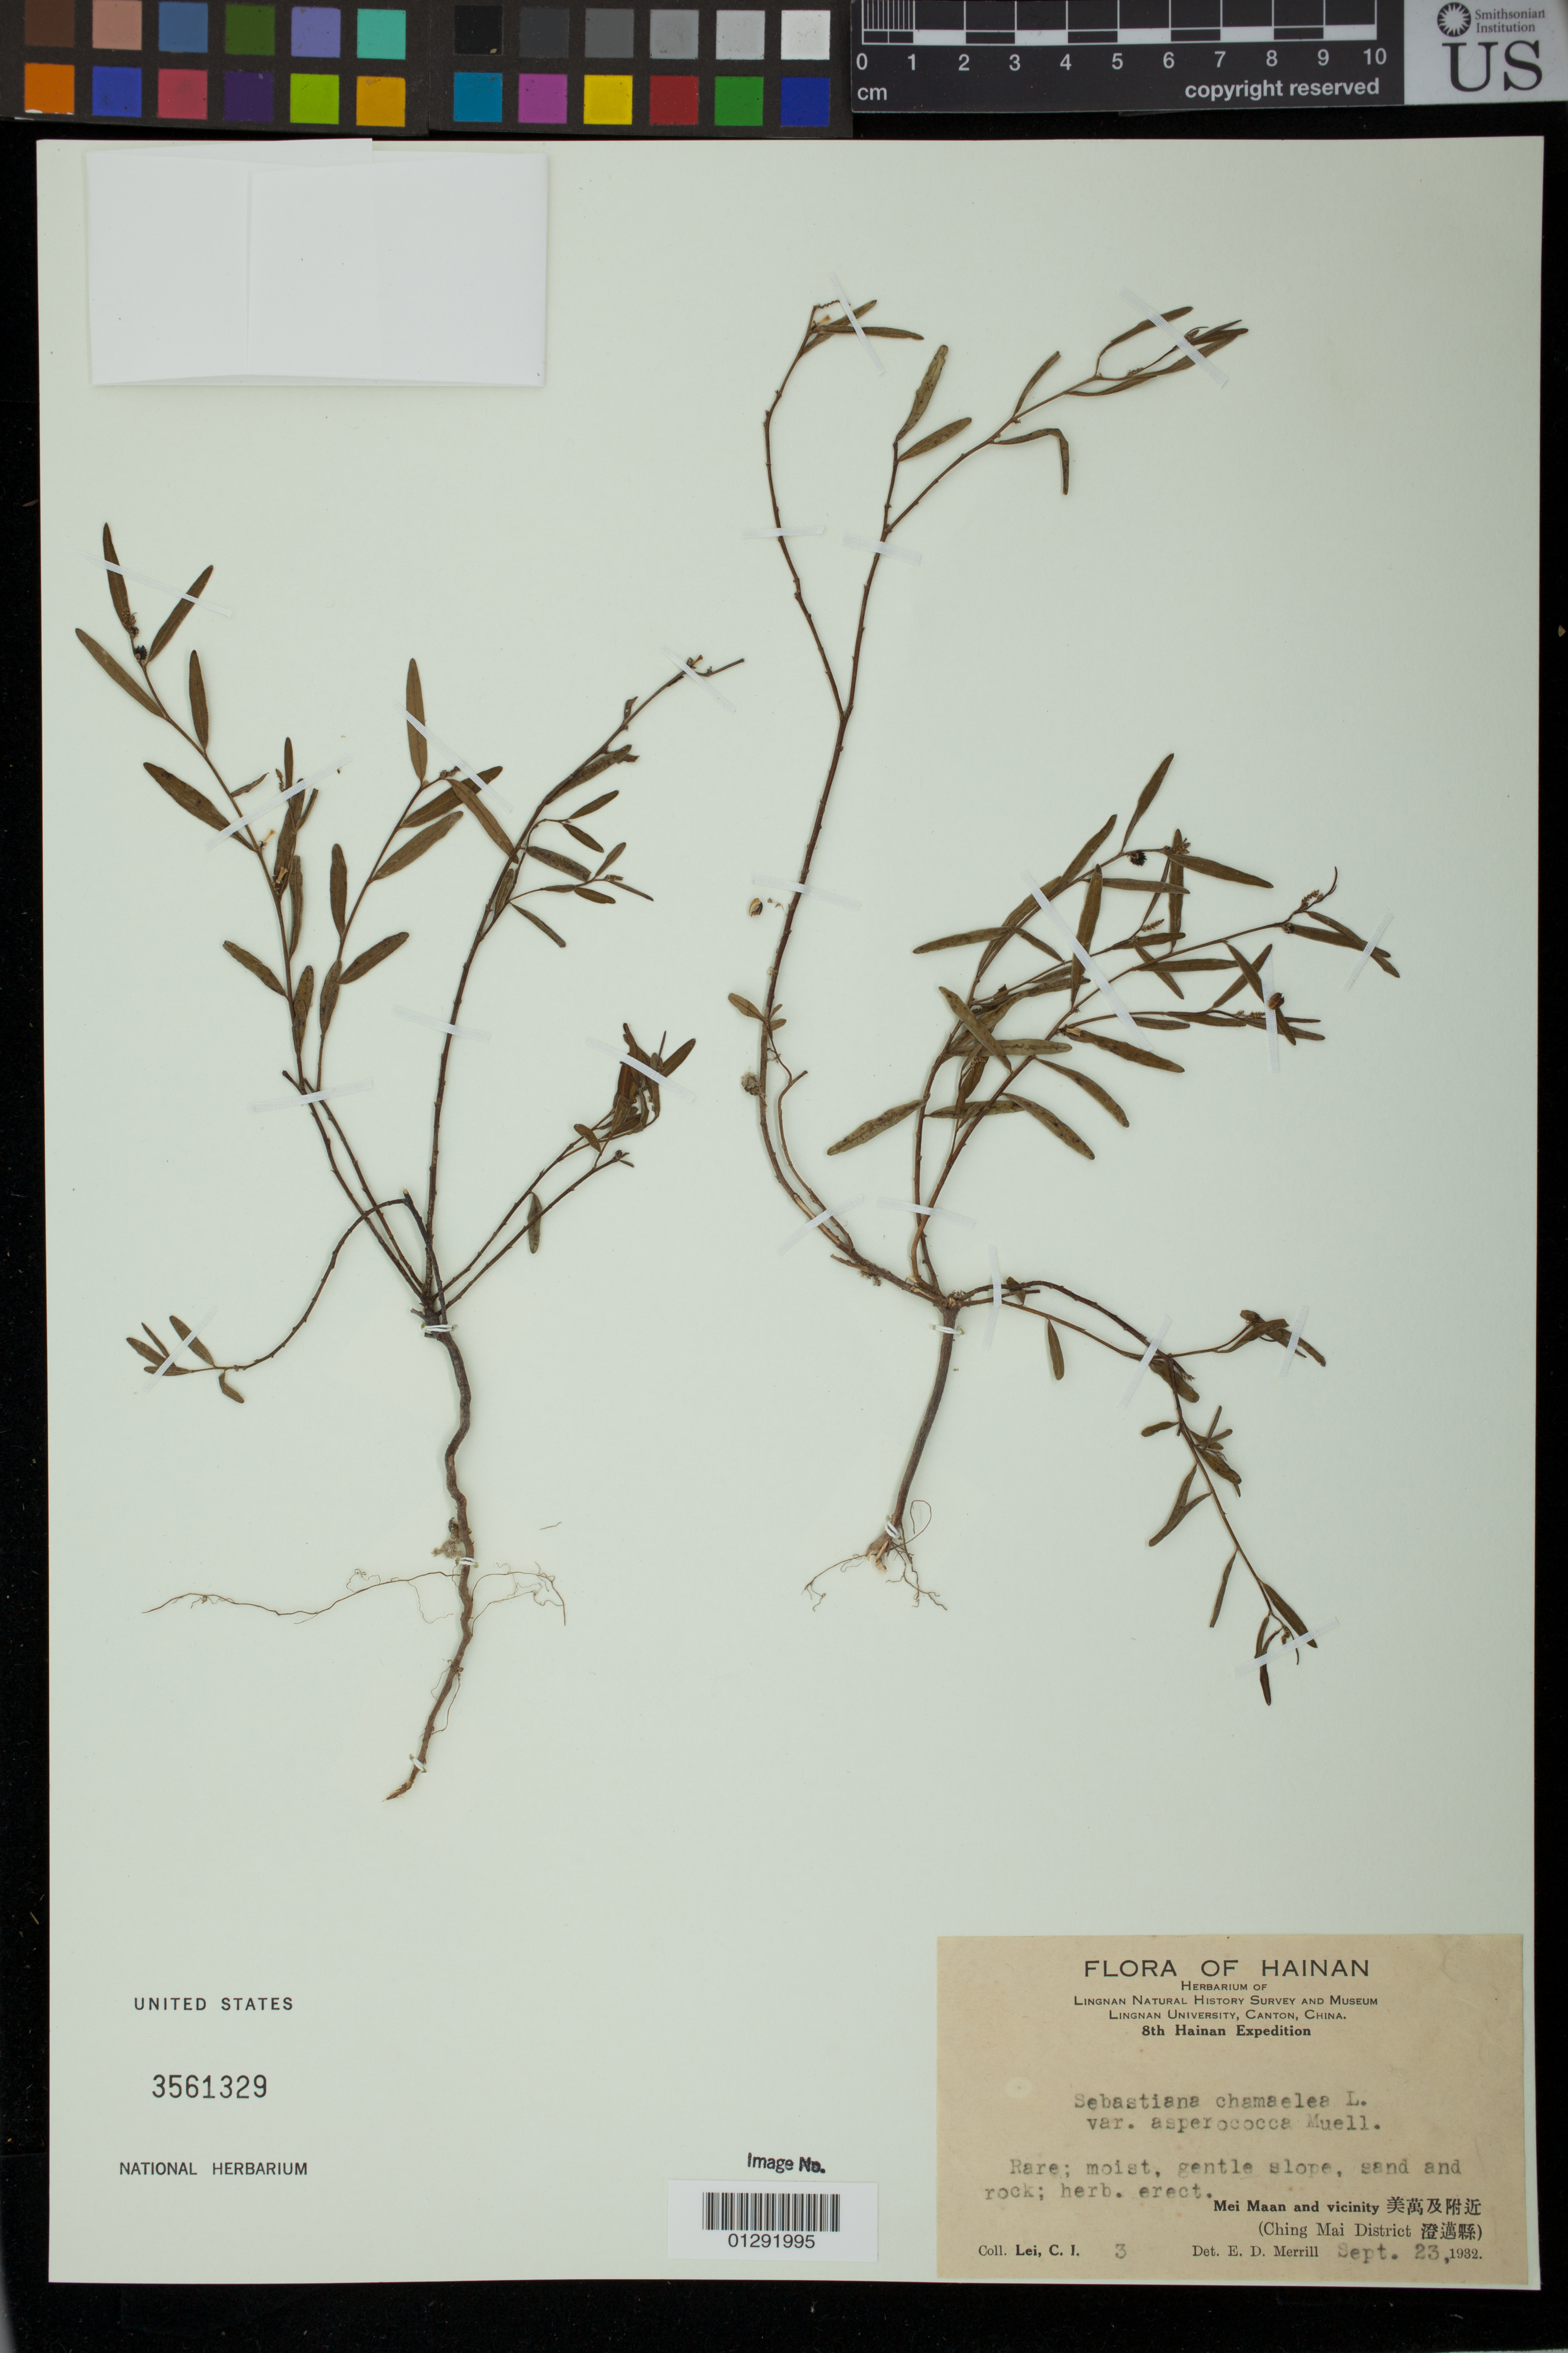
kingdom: Plantae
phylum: Tracheophyta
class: Magnoliopsida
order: Malpighiales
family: Euphorbiaceae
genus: Sebastiania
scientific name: Sebastiania chamaelea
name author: (L.) Müll. Arg.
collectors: C. I. Lei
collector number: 3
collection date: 1932-09-25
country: China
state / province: Hainan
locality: Mei Maan and vicinity. Ching Mai District.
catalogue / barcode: US 3561329